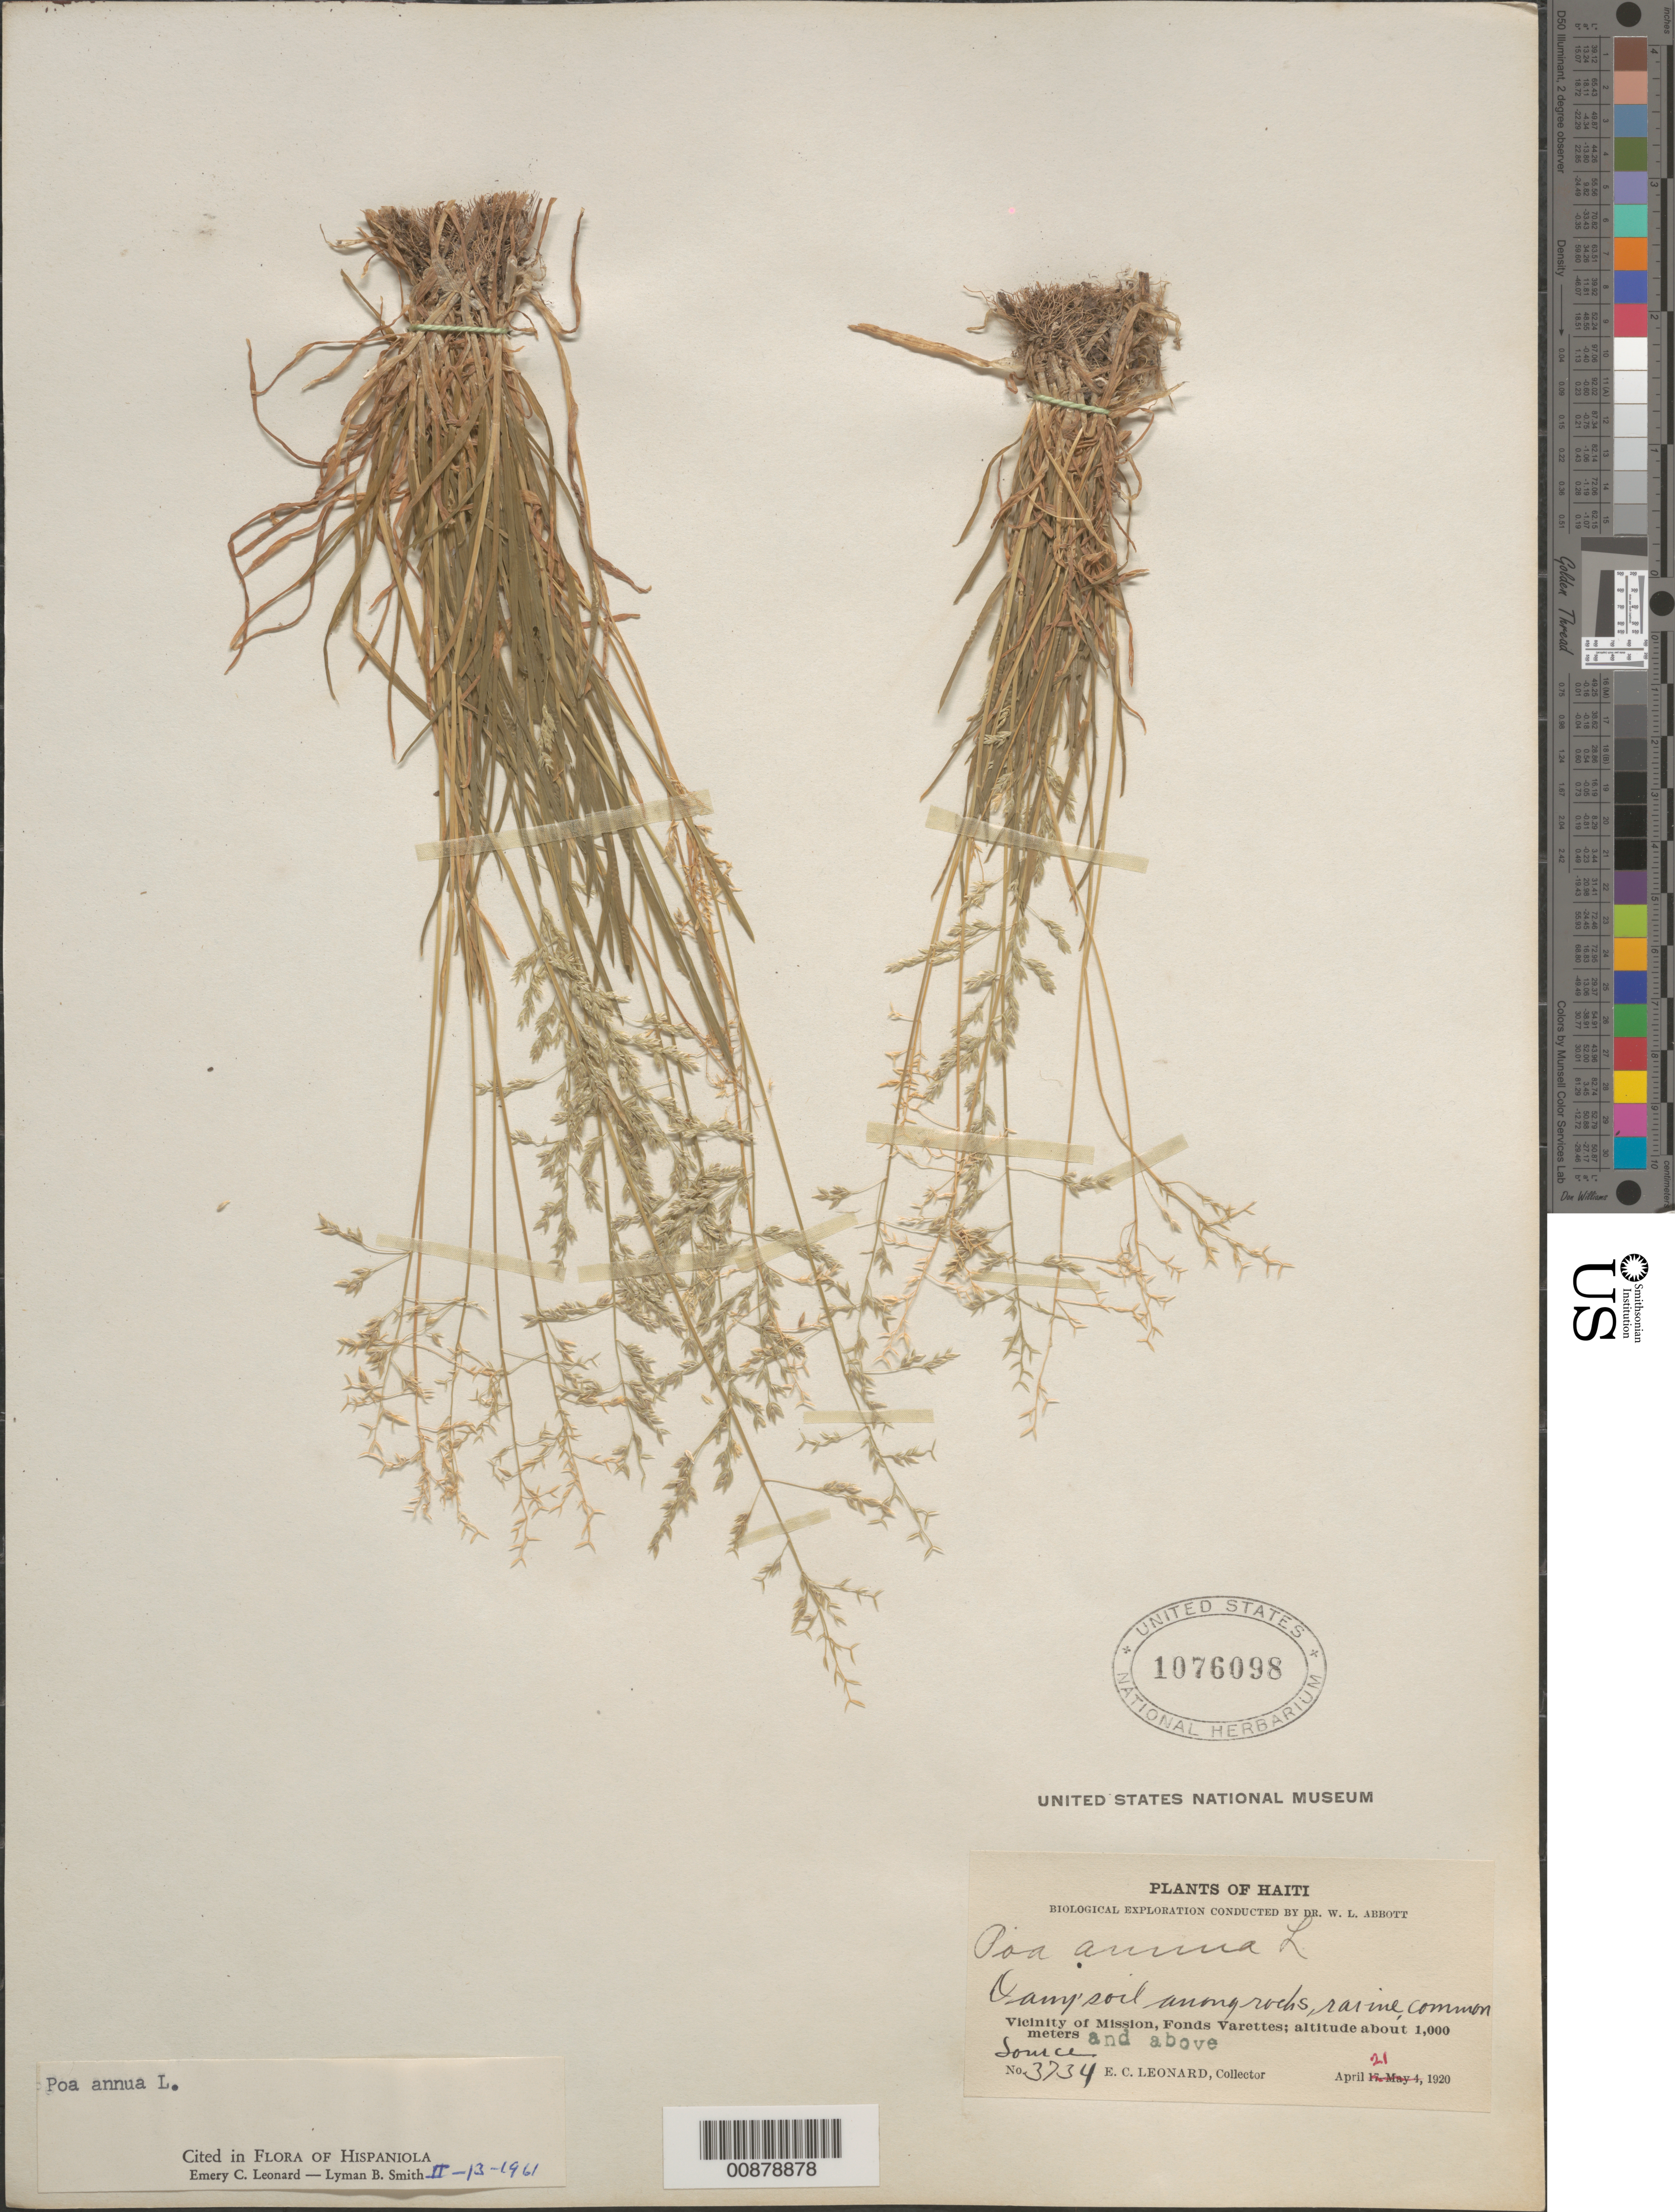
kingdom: Plantae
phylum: Tracheophyta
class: Liliopsida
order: Poales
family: Poaceae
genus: Poa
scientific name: Poa annua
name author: L.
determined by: Leonard, E. C.; Smith, L. B.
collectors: E. C. Leonard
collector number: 3734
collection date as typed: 21 Apr 1920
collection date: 1920-04-21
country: Haiti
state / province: Óuest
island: Hispaniola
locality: Vicinity of Mission, Fonds Varettes.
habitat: Damp soil among rocks, ravine.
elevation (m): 1000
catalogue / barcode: US 1076098